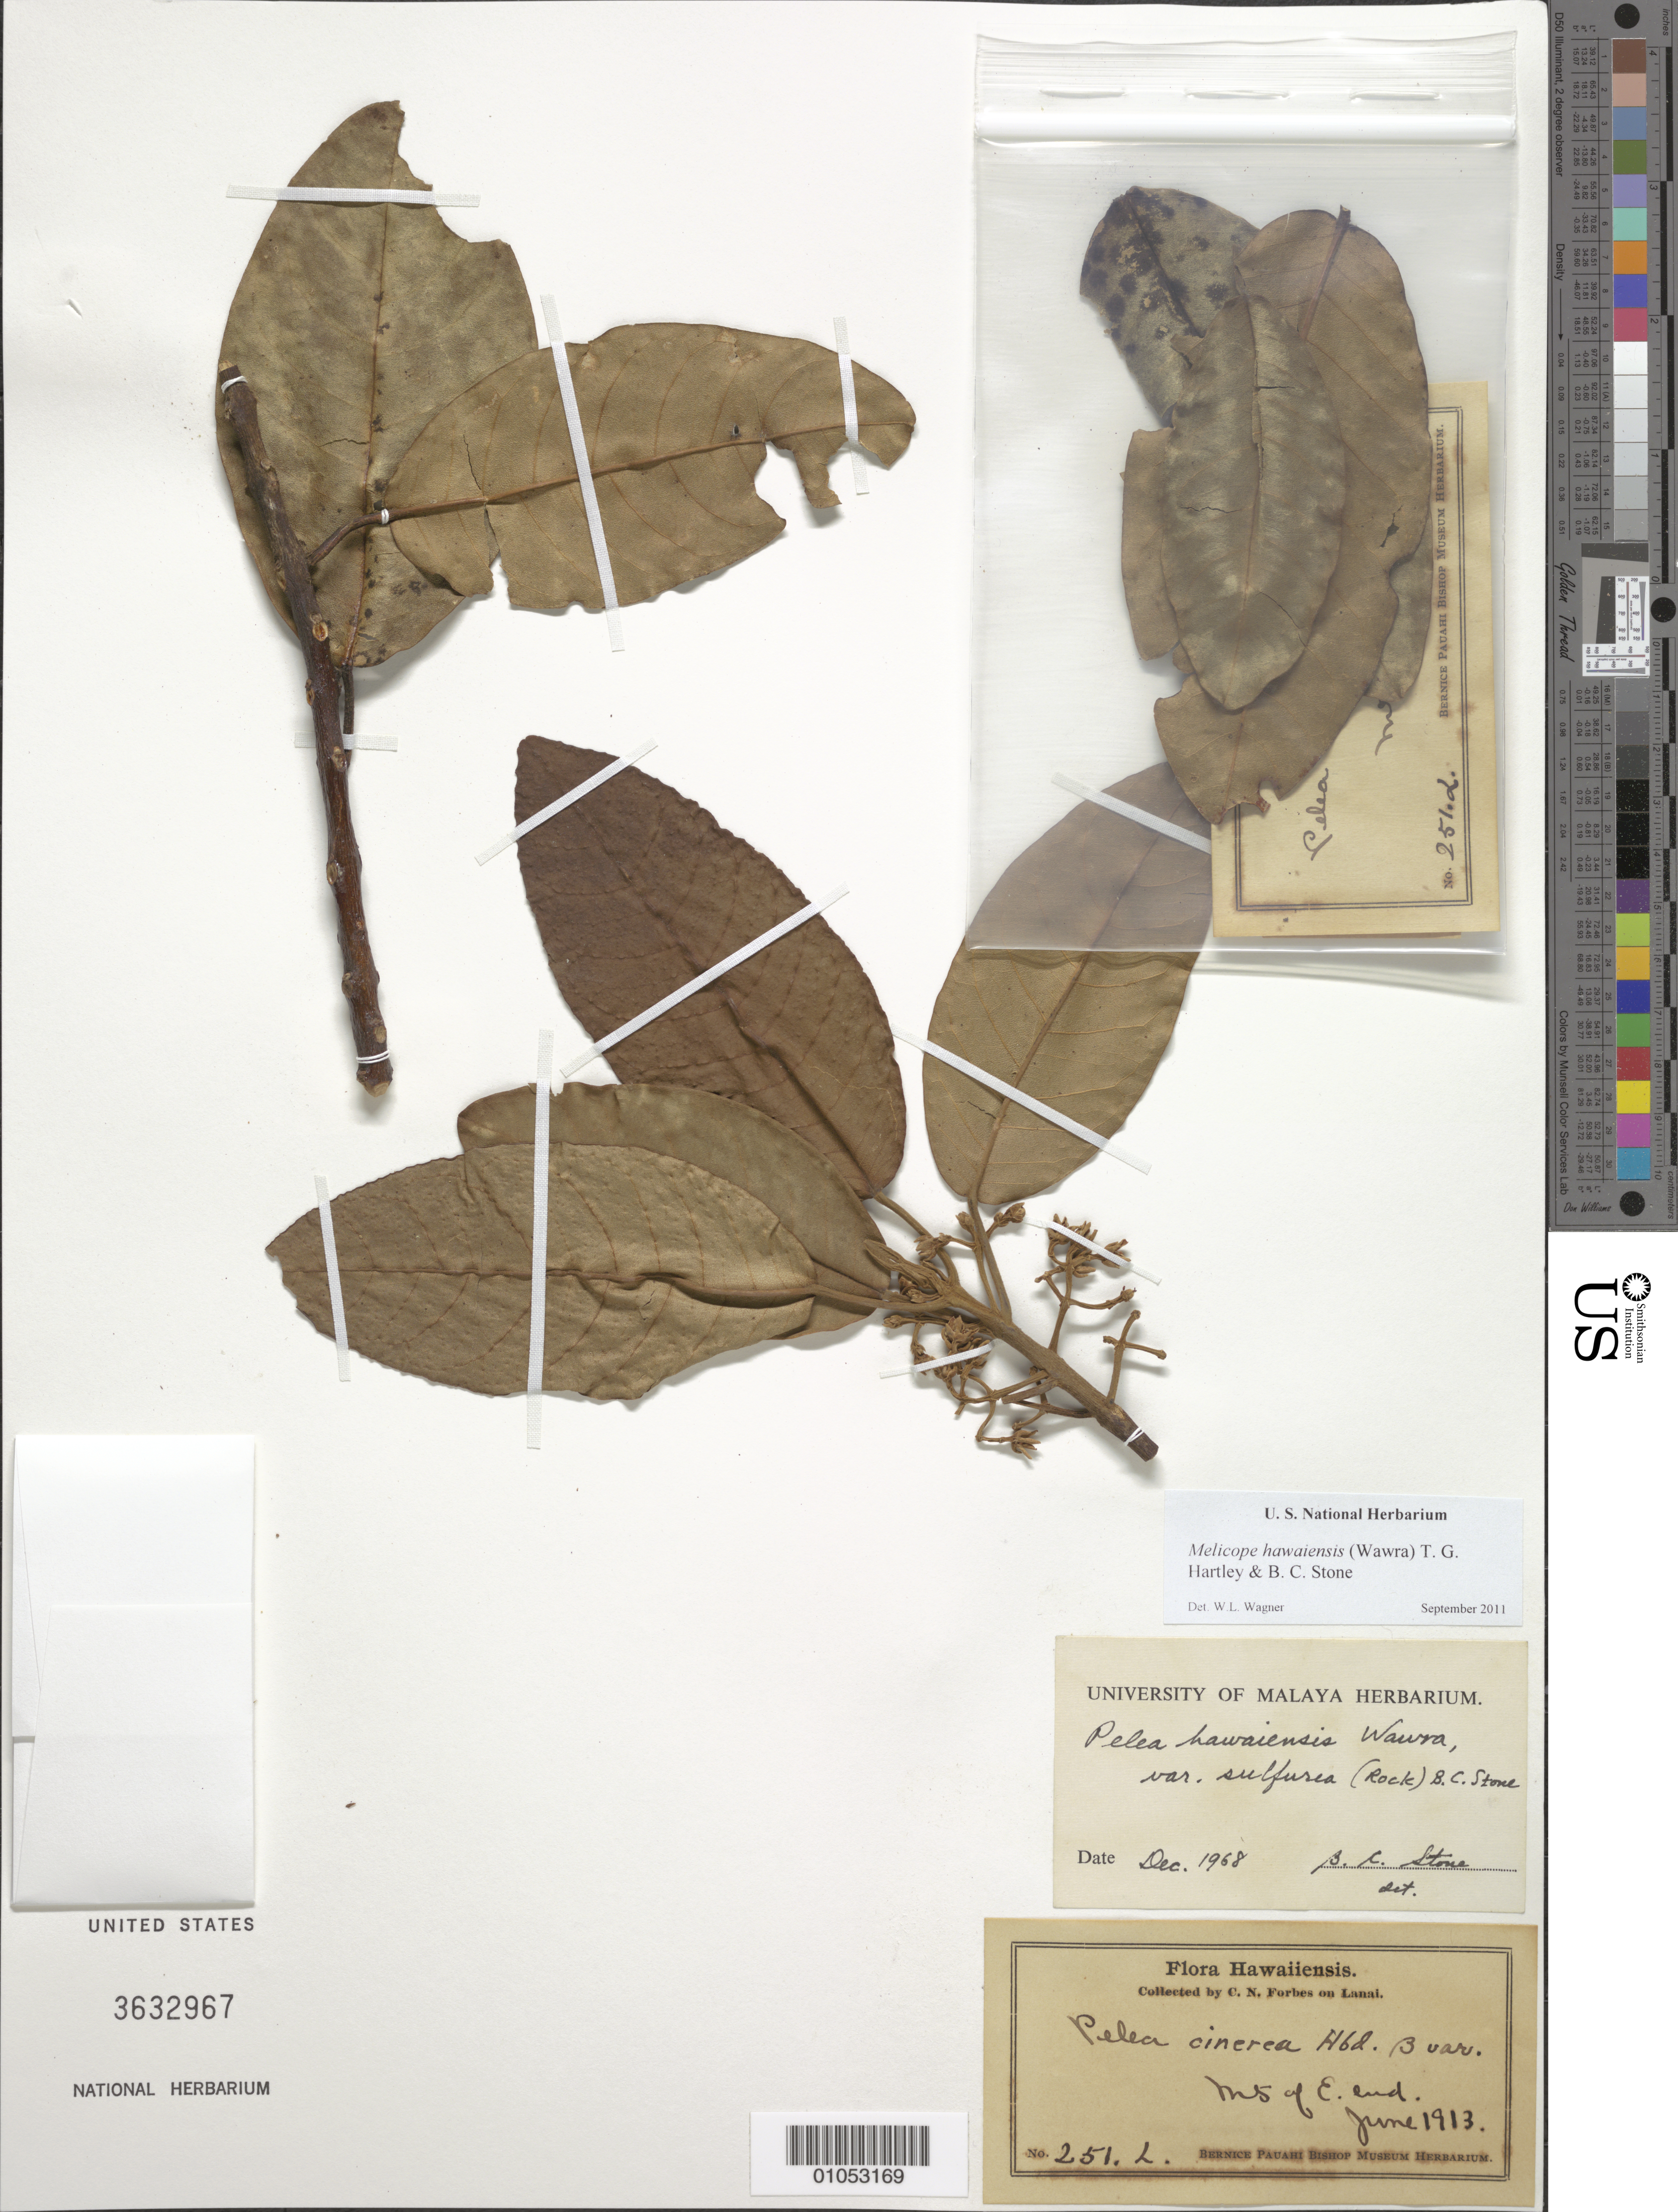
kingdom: Plantae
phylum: Tracheophyta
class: Magnoliopsida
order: Sapindales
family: Rutaceae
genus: Melicope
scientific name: Melicope hawaiensis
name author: (Wawra) T.G. Hartley & B.C. Stone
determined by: Wagner, W. L., (BOT), Smithsonian Institution - National Museum of Natural History (UNITED STATES)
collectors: C. N. Forbes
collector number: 251.L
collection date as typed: Jun 1913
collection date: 1913-06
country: United States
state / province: Hawaii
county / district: Maui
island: Lana'i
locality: Mts. of E. end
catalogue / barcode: US 3632967